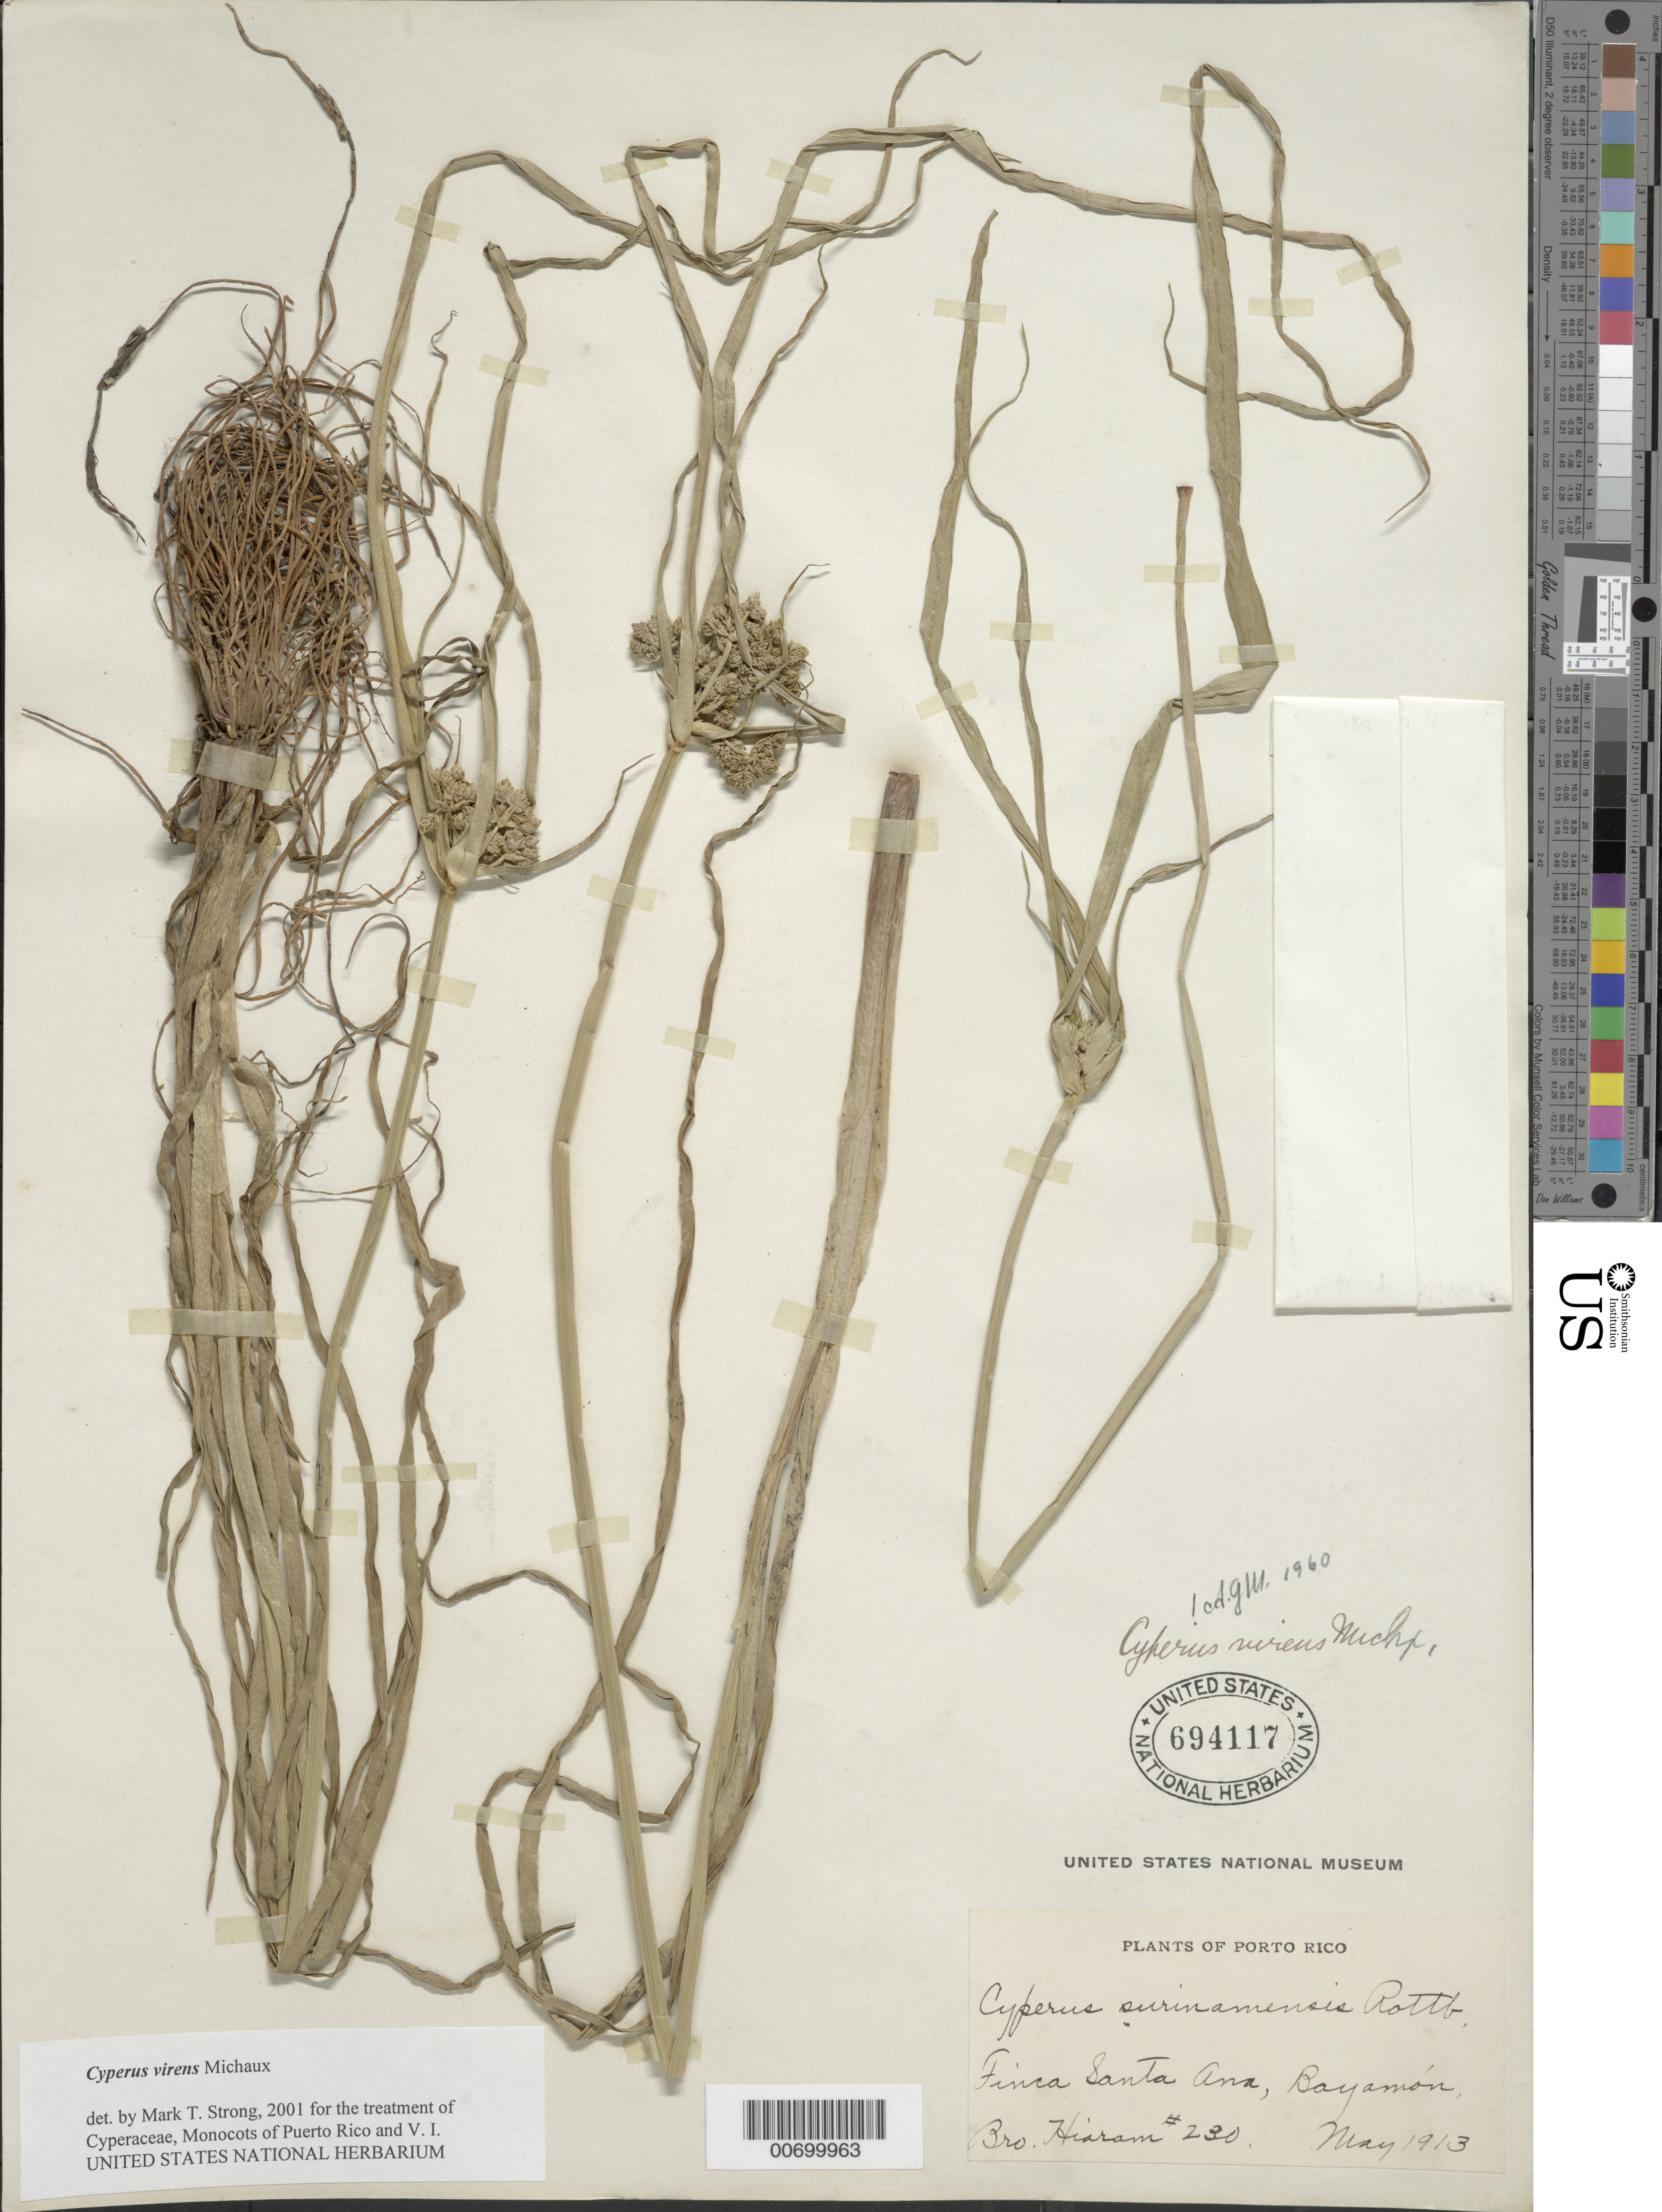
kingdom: Plantae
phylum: Tracheophyta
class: Liliopsida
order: Poales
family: Cyperaceae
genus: Cyperus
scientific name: Cyperus virens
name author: Michx.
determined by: Strong, M. T., (US), Smithsonian Institution - National Museum of Natural History (UNITED STATES)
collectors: Bro. Hioram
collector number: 230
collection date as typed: May 1913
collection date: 1913-05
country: Puerto Rico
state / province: Bayamón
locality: Bayamón: Finca Santa Ana.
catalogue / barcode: US 694117